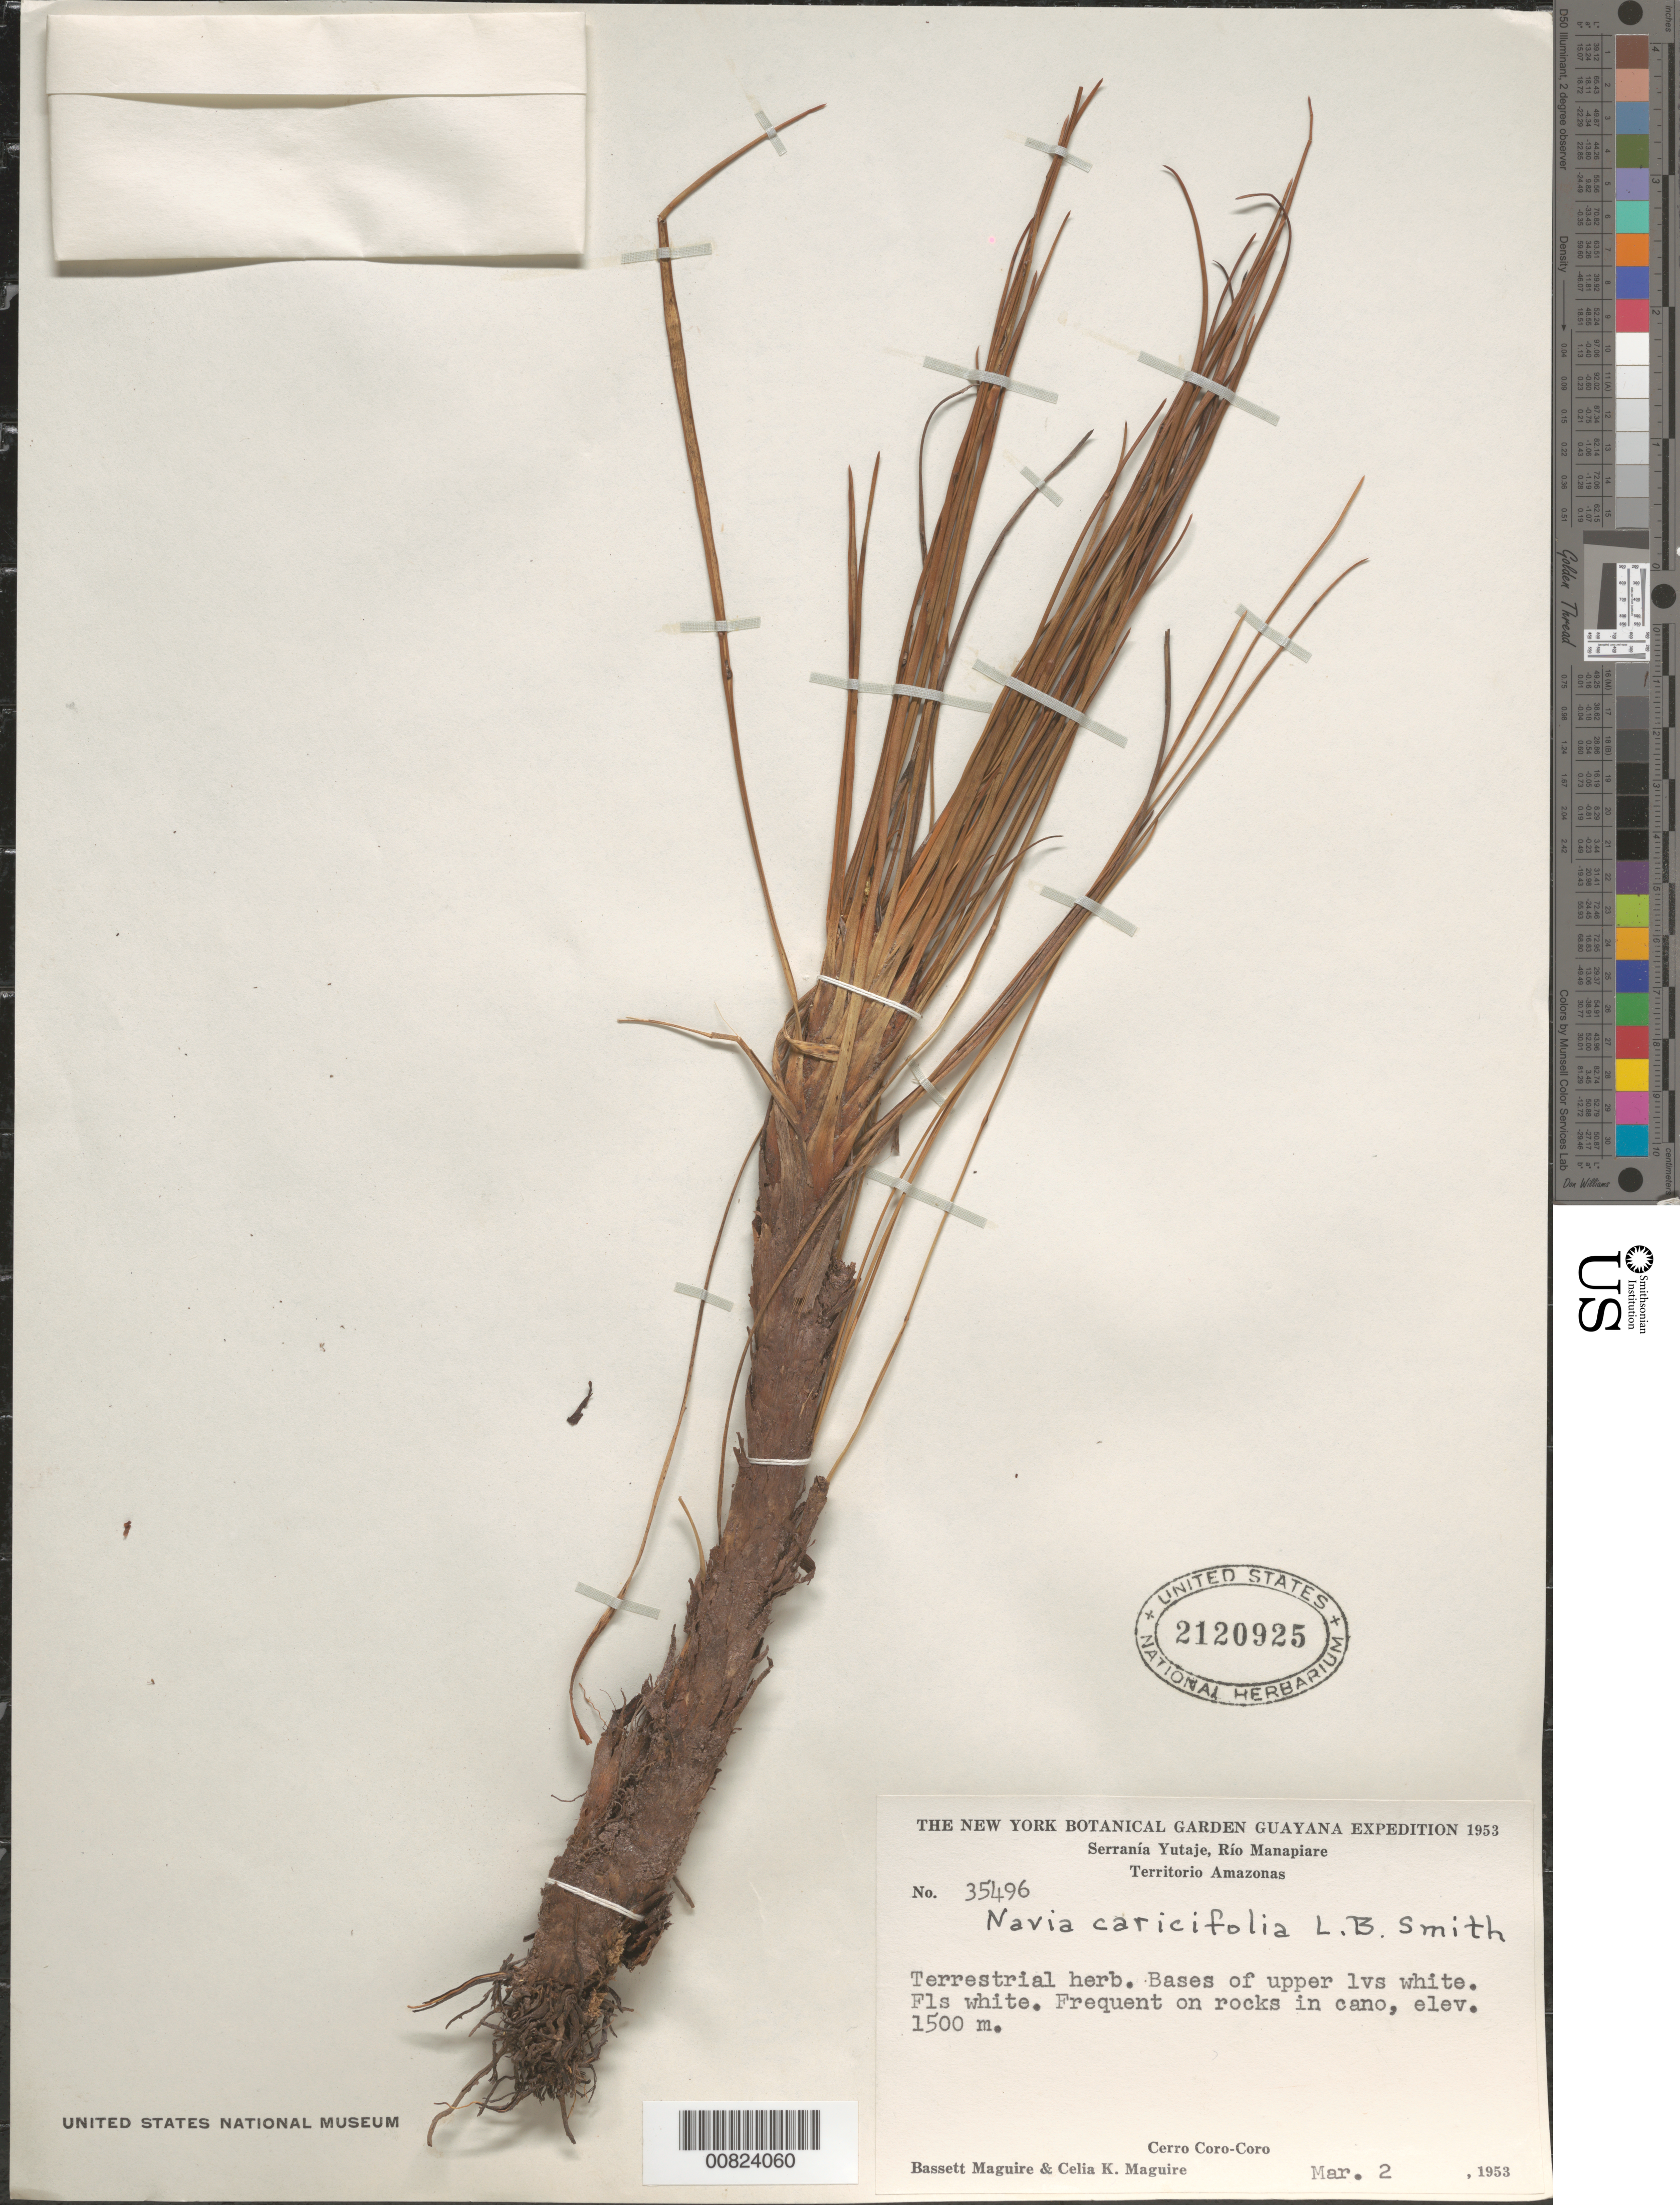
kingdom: Plantae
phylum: Tracheophyta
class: Liliopsida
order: Poales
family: Bromeliaceae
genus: Navia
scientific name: Navia caricifolia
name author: L.B. Sm.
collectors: B. Maguire & C. K. Maguire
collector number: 35496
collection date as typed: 2-Mar-53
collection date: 1953-03-02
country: Venezuela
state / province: Amazonas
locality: Cerro Coro-Coro, Serranía Yutajé, Río Manapiare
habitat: On rocks in caño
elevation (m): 1500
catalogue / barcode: US 2120925